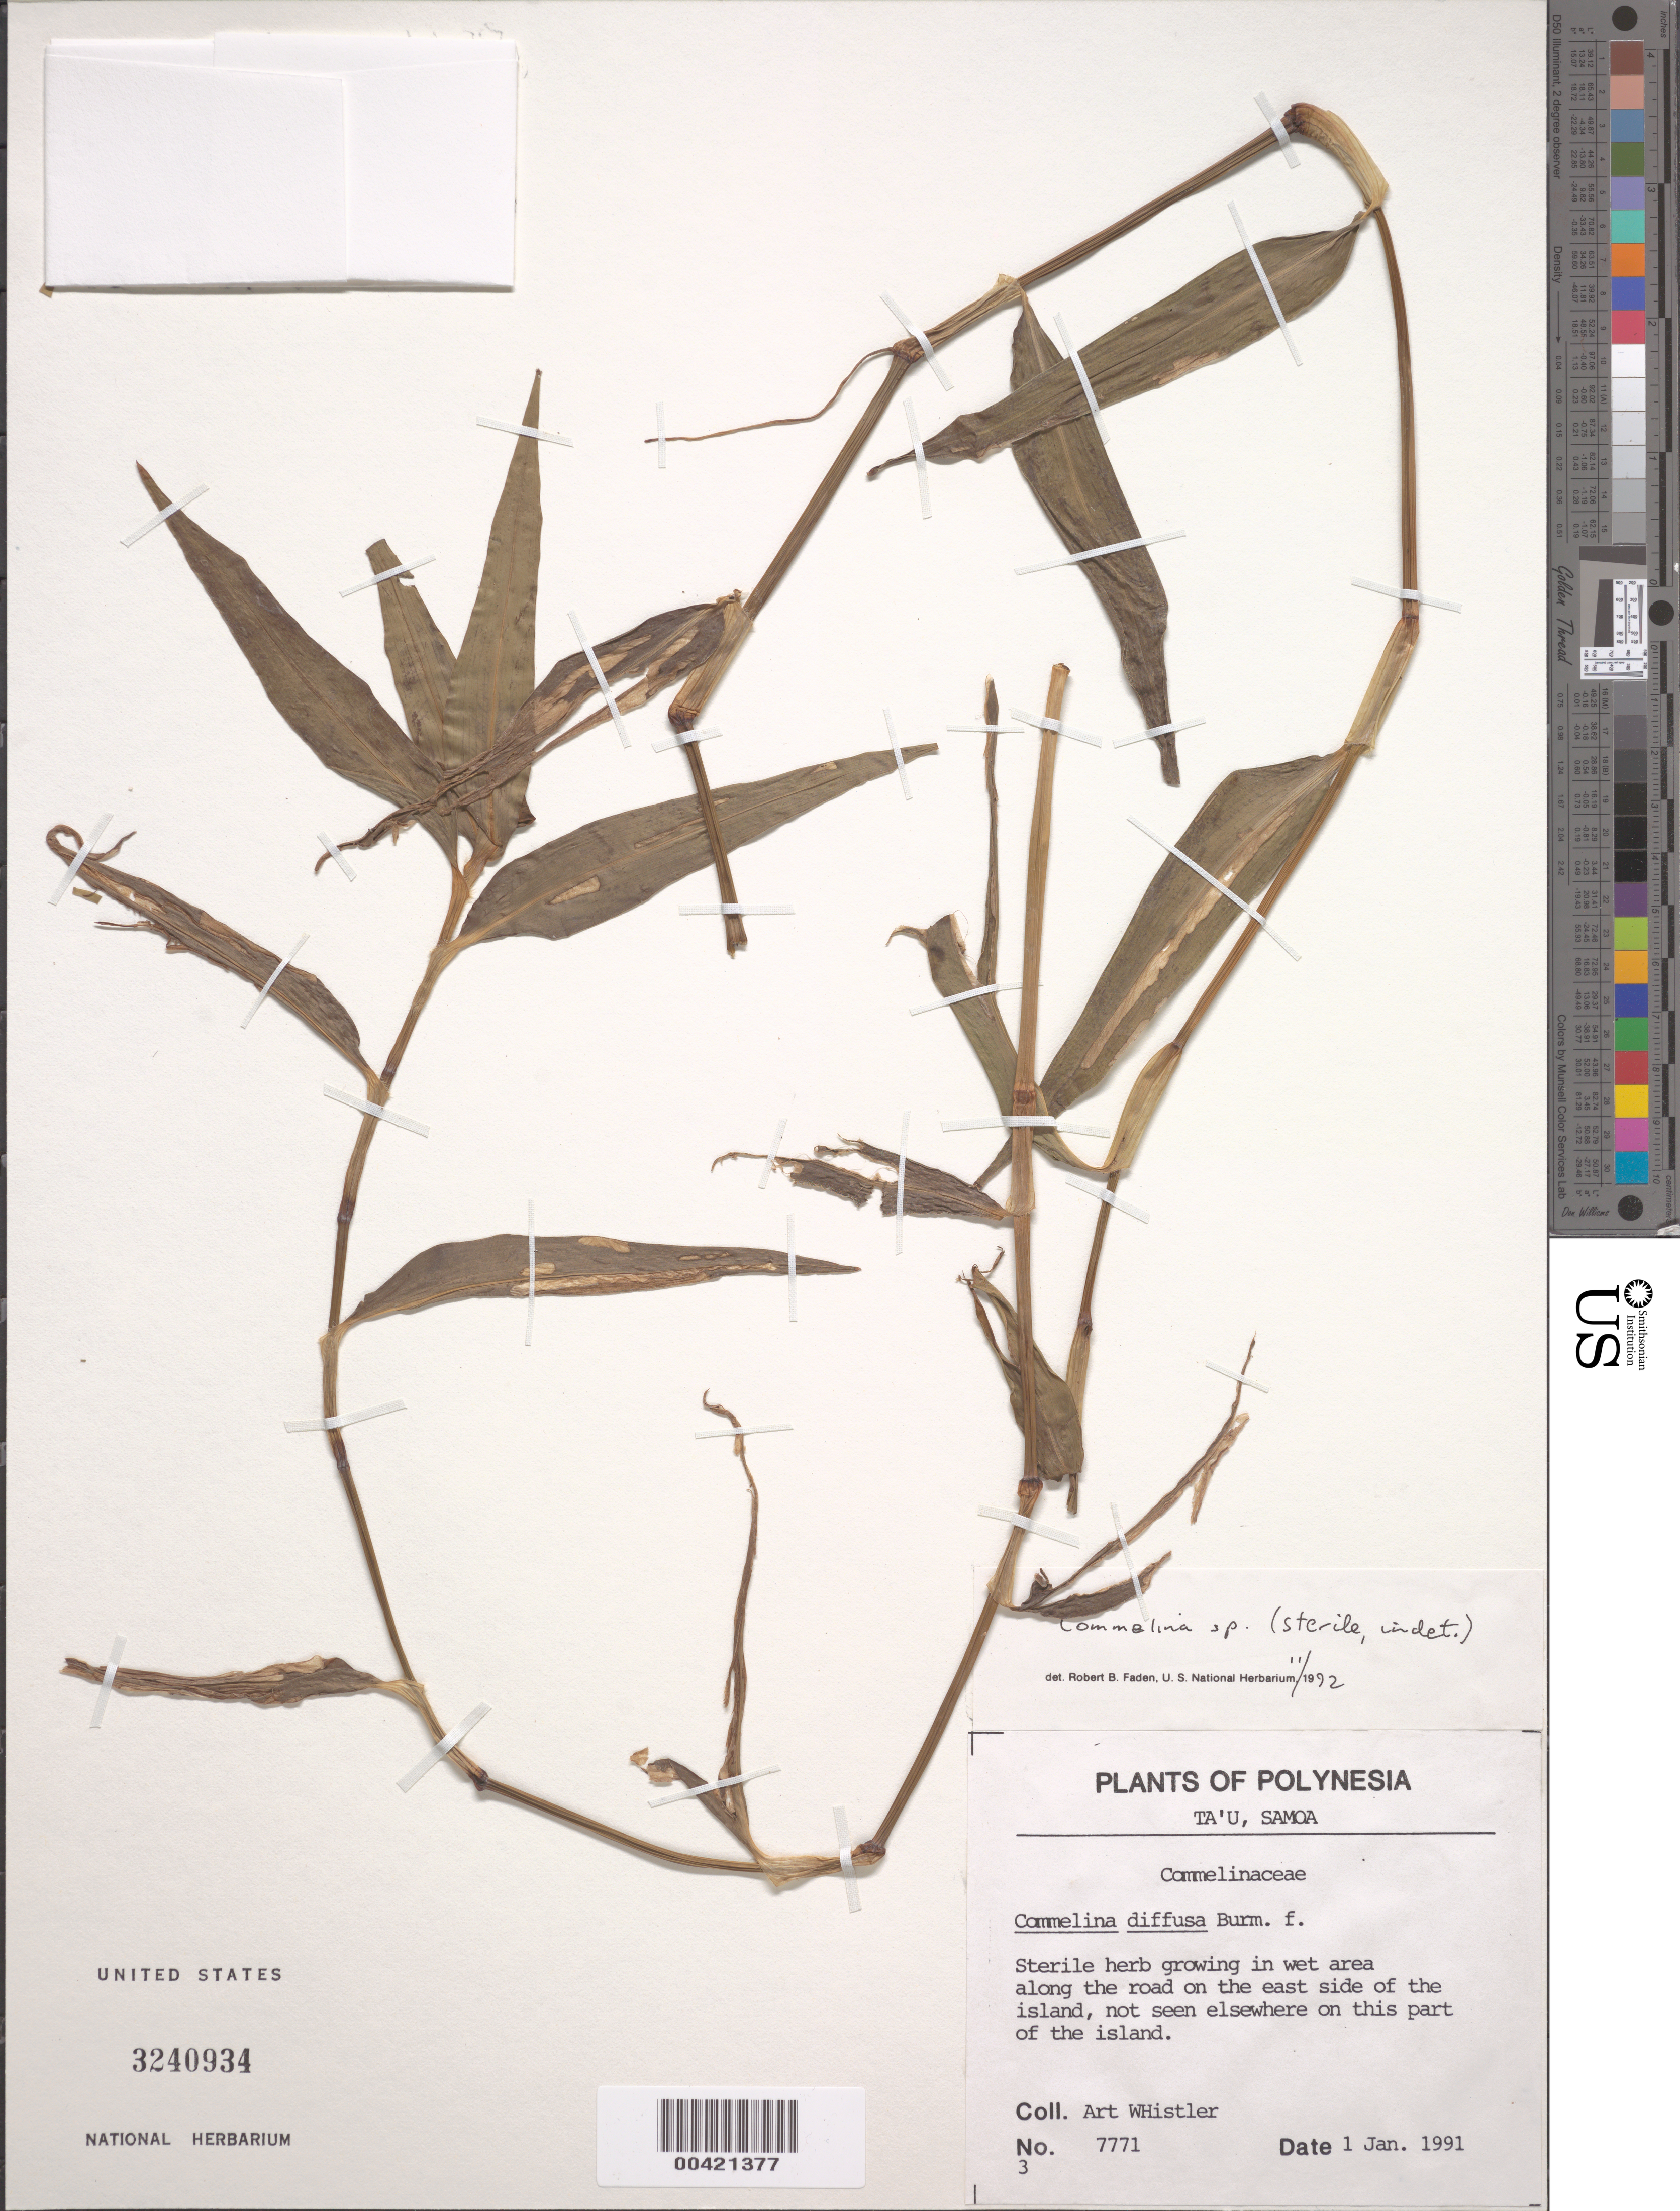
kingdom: Plantae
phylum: Tracheophyta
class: Liliopsida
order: Commelinales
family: Commelinaceae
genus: Commelina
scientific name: Commelina sp.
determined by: Faden, Robert B., (US), Smithsonian Institution - National Museum of Natural History (UNITED STATES)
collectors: A. Whistler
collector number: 7771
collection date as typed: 01 Jan 1991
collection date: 1991-01-01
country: American Samoa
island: Tutua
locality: Caste side of island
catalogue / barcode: US 3240934